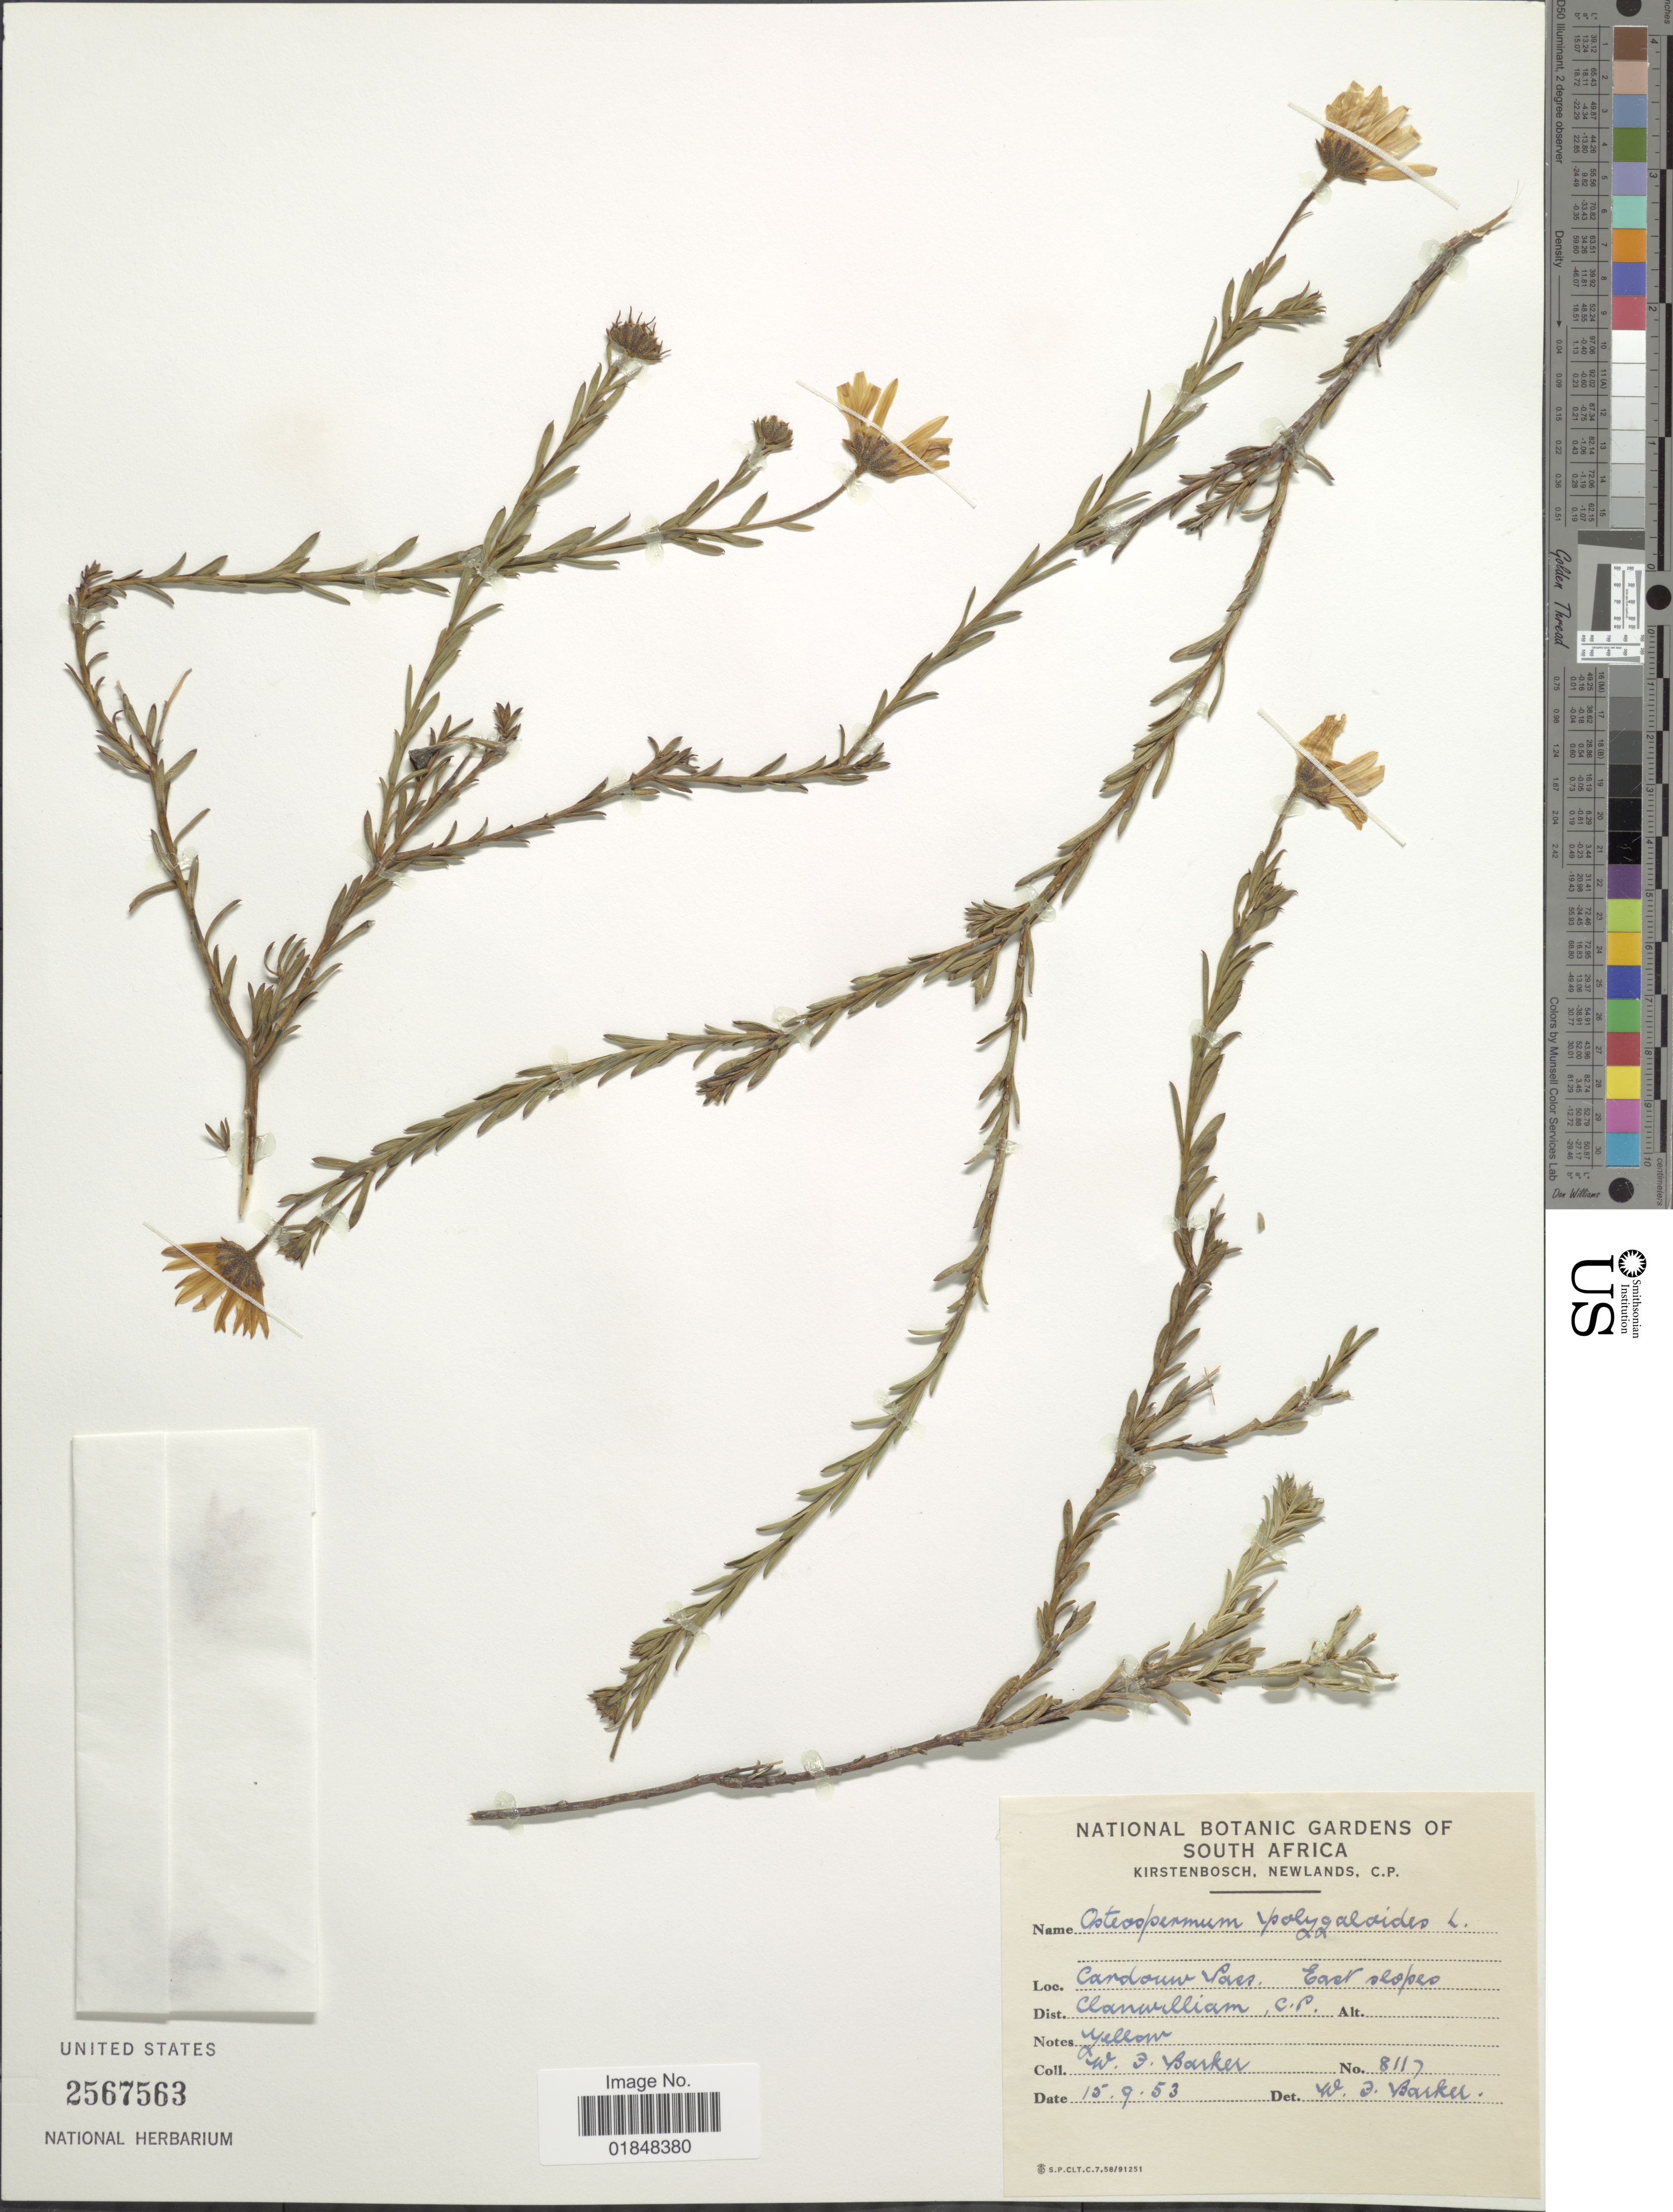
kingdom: Plantae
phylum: Tracheophyta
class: Magnoliopsida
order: Asterales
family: Asteraceae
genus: Osteospermum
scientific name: Osteospermum polygaloides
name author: L.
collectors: W. F. Barker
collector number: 8117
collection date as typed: Transcribed d/m/y: 15/9/53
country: South Africa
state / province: Western Cape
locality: Cardouw Pass, East slopes, DIst. Clanwilliam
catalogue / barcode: US 2567563